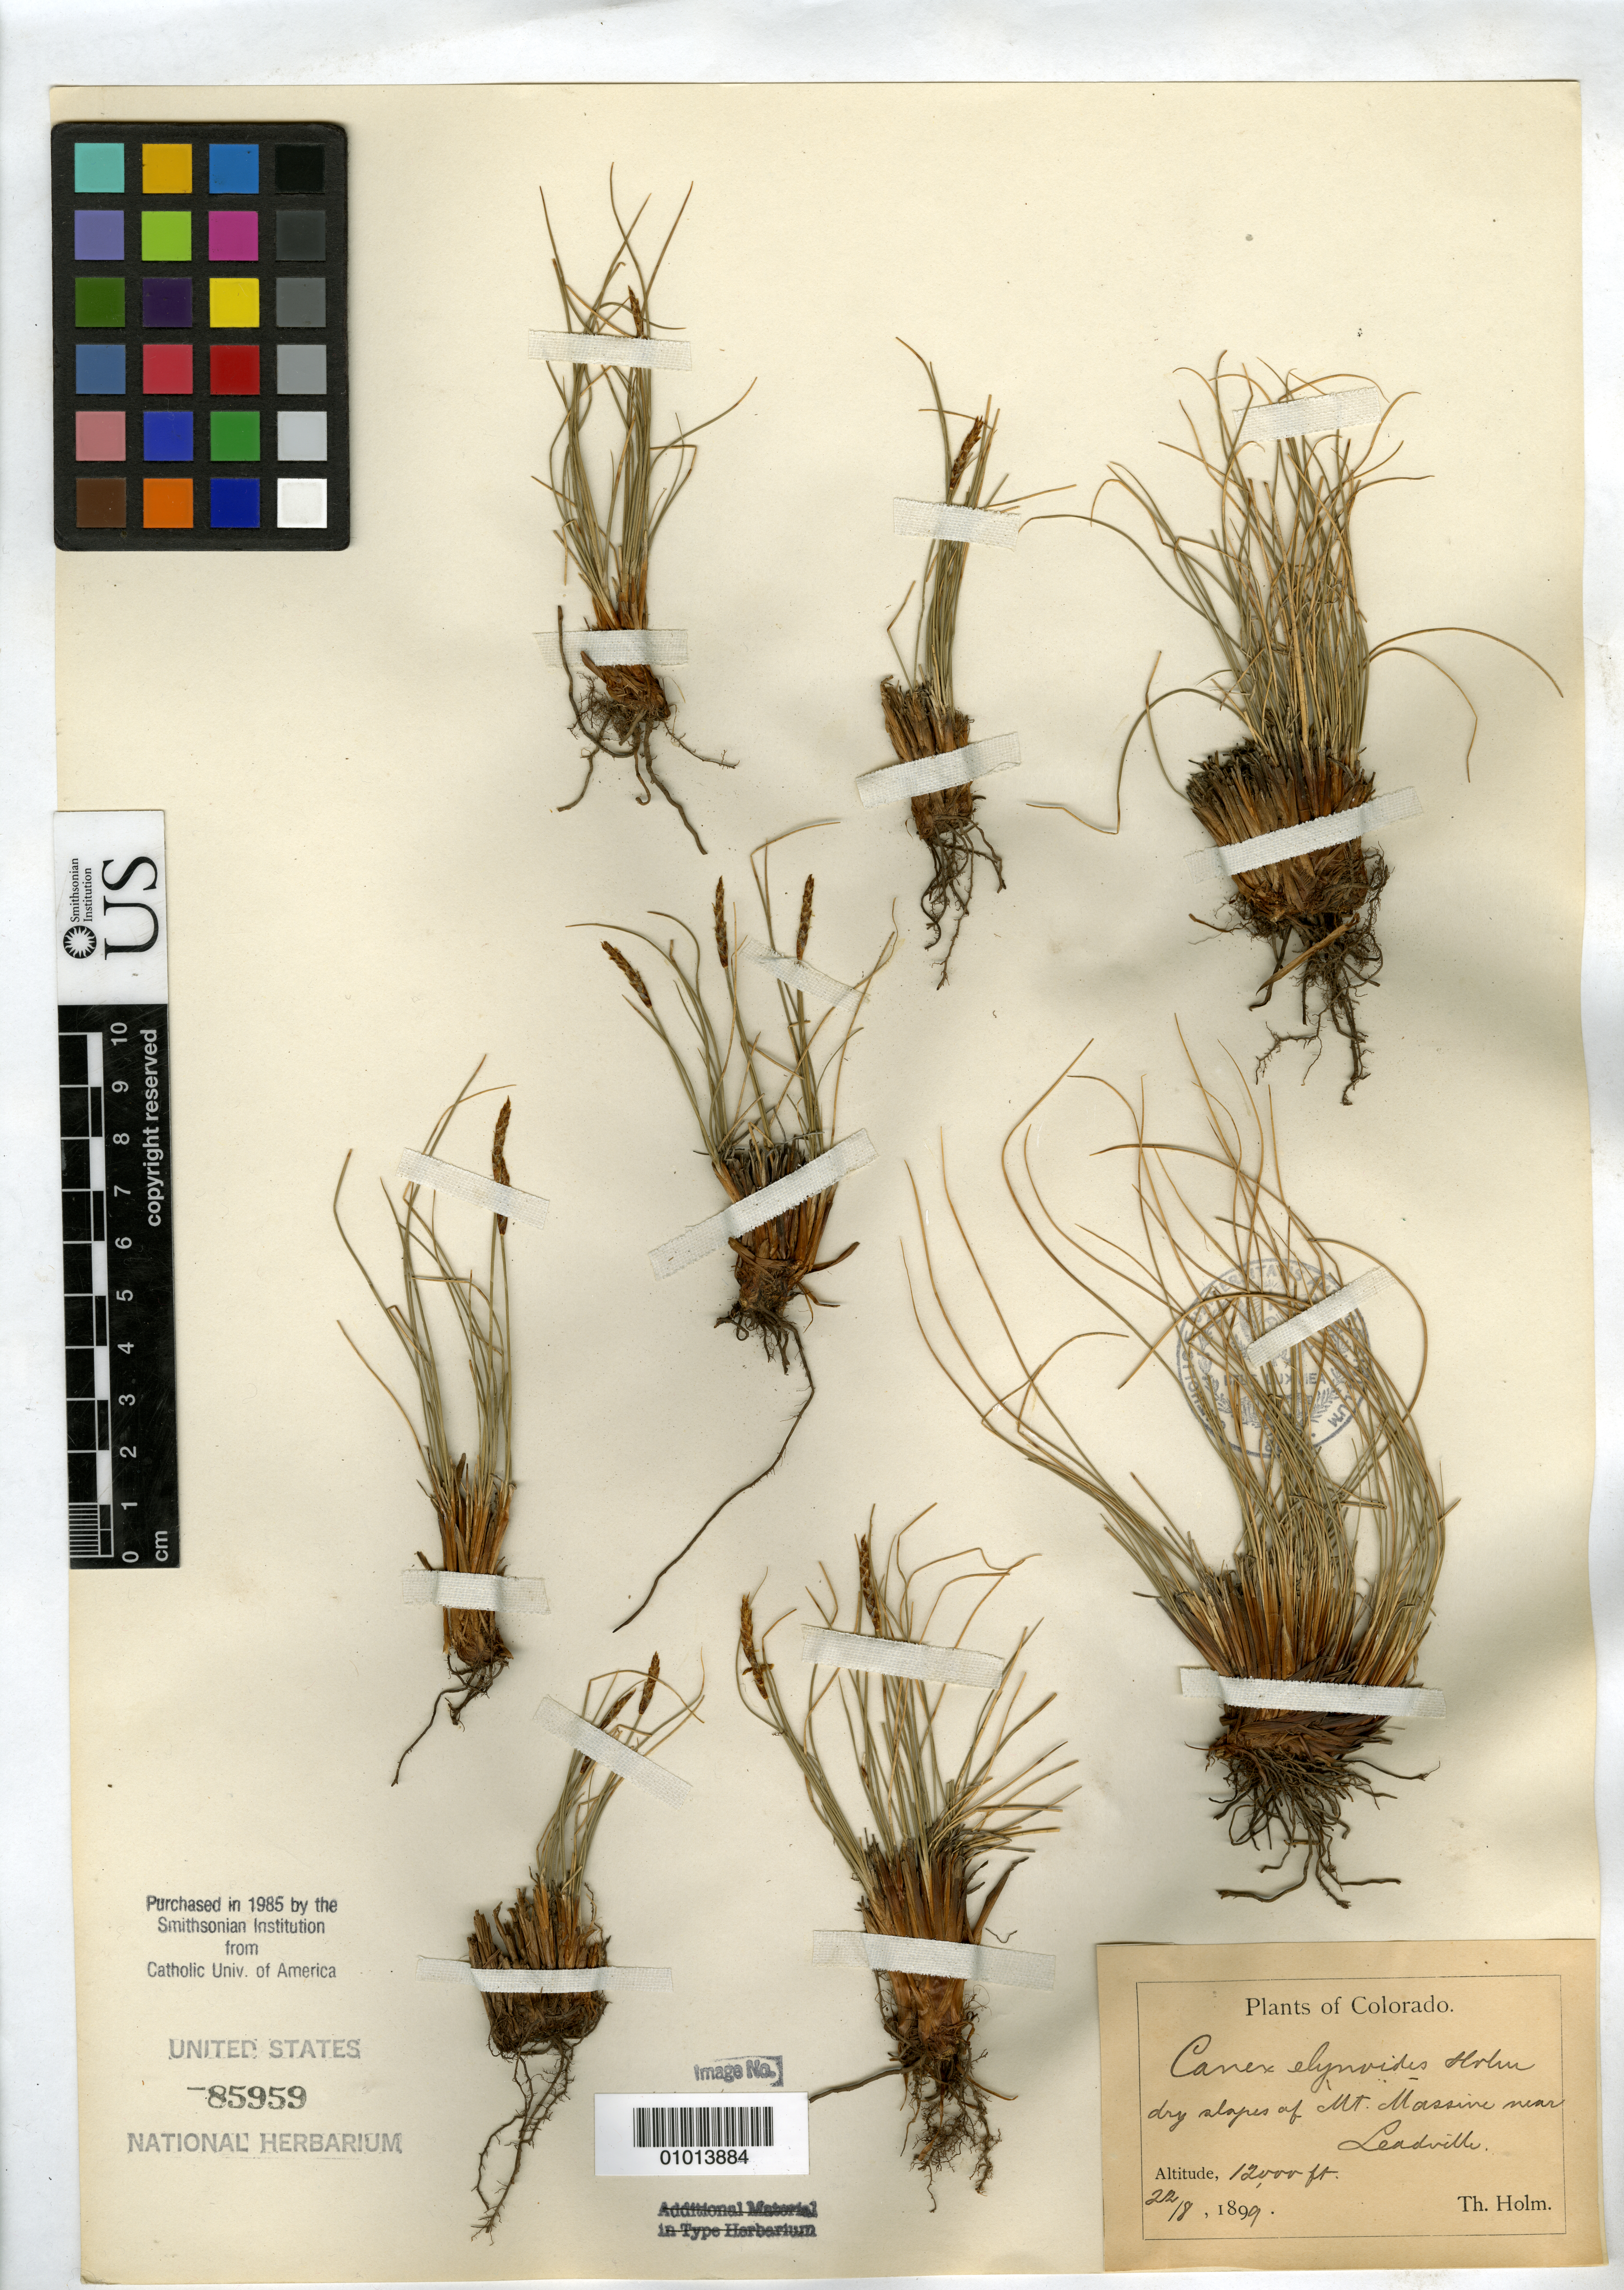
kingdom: Plantae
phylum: Tracheophyta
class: Liliopsida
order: Poales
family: Cyperaceae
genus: Carex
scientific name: Carex elynoides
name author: Holm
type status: Isosyntype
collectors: H. T. Holm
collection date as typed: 22 Aug 1899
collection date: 1899-08-22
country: United States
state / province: Colorado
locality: Dry slopes of Mt.Massive near Leadville.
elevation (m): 3658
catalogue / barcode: US 85959